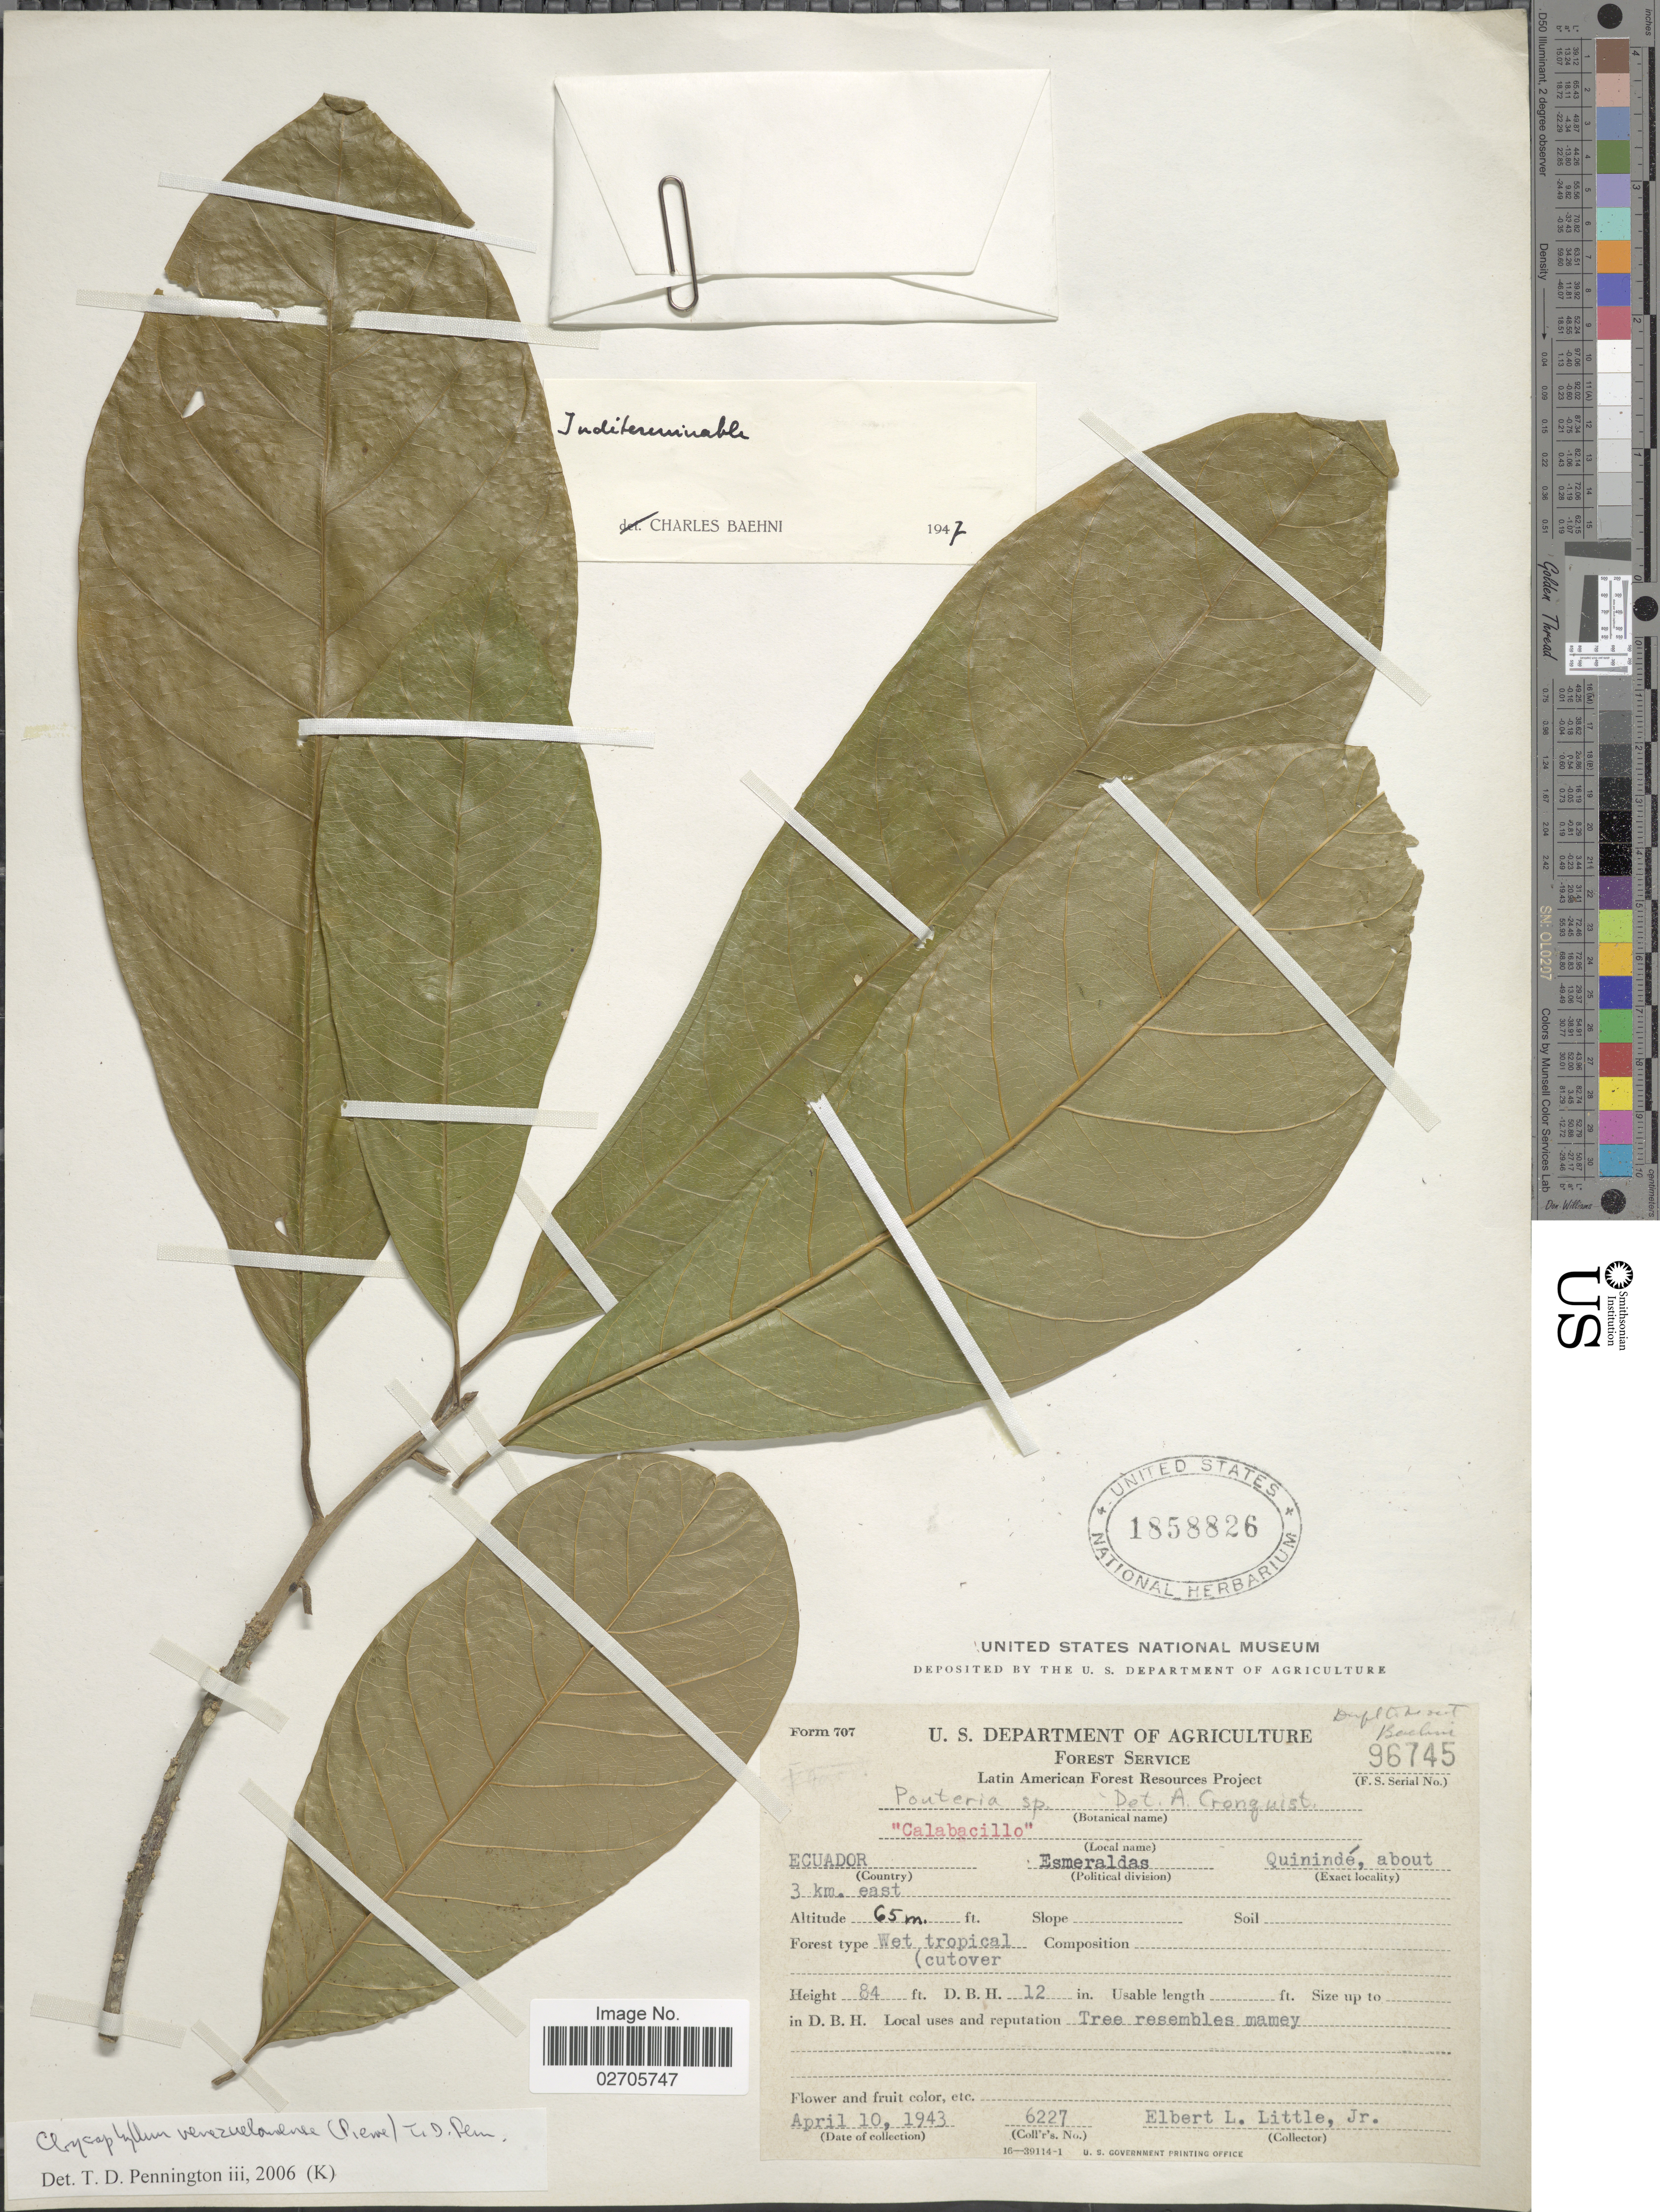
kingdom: Plantae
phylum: Tracheophyta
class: Magnoliopsida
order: Ericales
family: Sapotaceae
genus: Chrysophyllum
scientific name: Chrysophyllum venezuelanense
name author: (Pierre) T.D. Penn.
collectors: E. L. Little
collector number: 6227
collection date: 1943-04-10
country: Ecuador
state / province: Esmeraldas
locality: Quinindé, about 3 km east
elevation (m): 65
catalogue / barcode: US 1858826